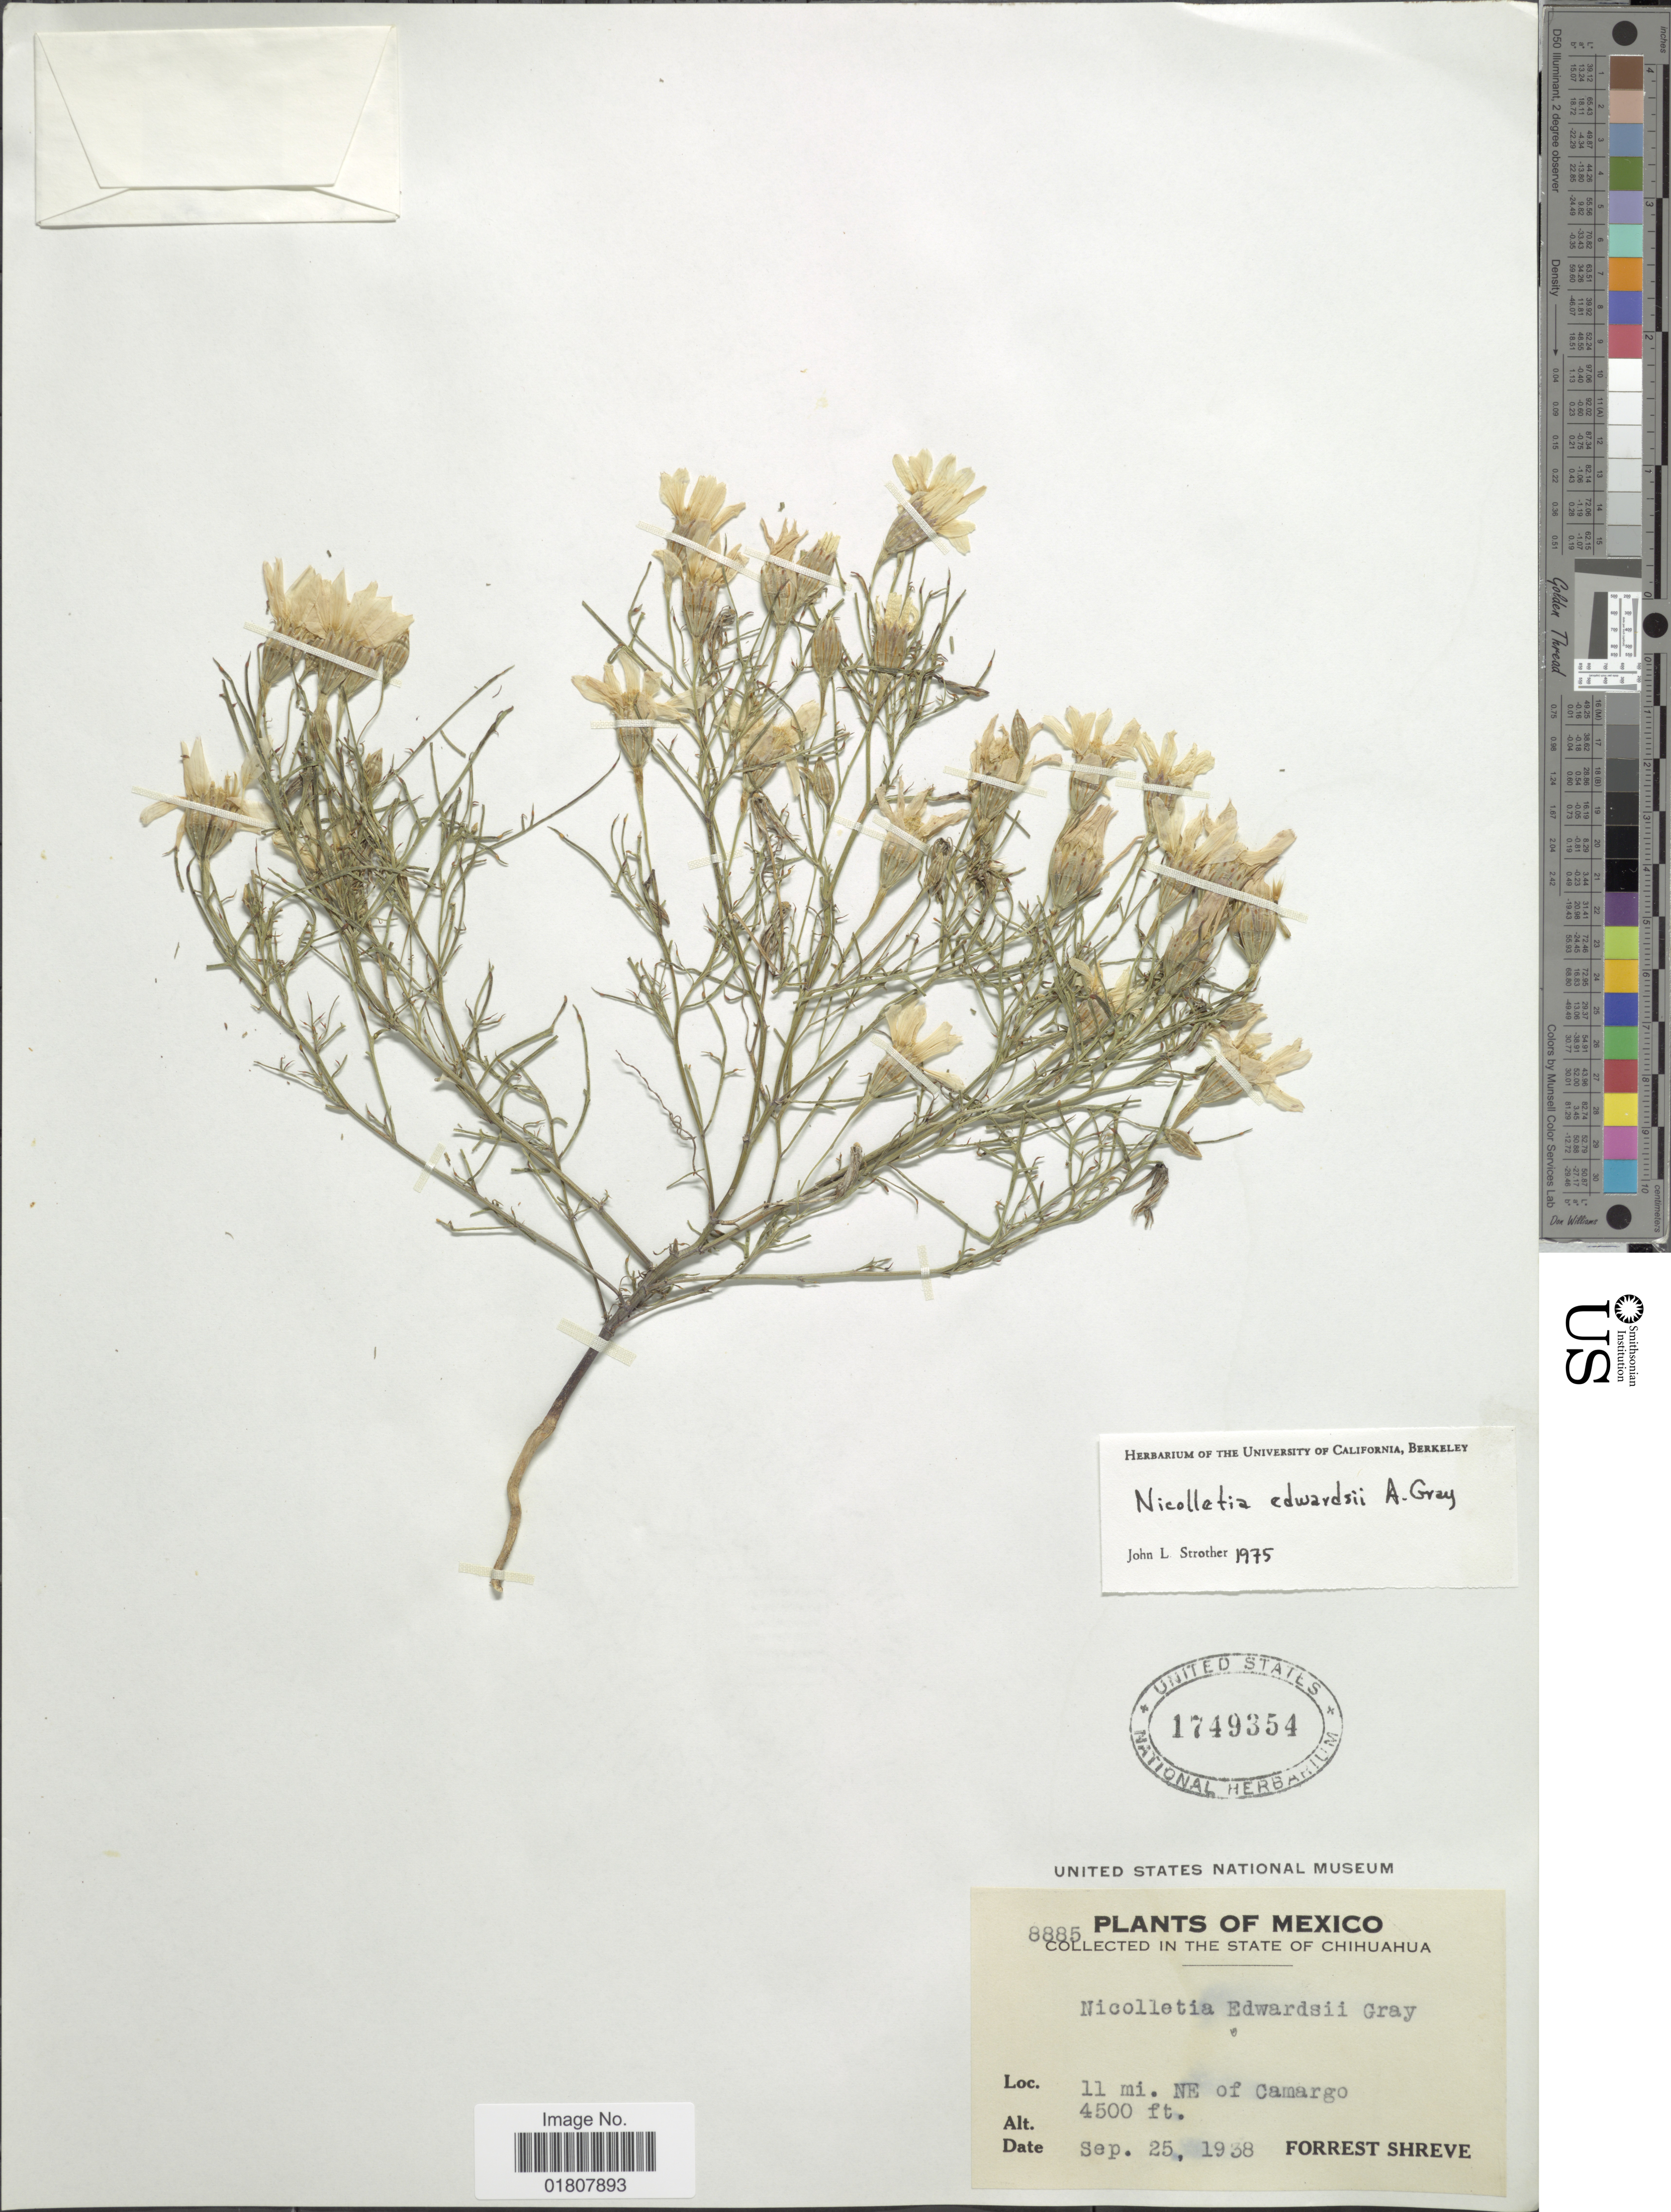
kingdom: Plantae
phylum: Tracheophyta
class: Magnoliopsida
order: Asterales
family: Asteraceae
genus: Nicolletia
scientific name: Nicolletia edwardsii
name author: A. Gray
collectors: F. Shreve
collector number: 8885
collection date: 1938-09-25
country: Mexico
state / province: Chihuahua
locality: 11 mi NE of Camargo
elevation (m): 1372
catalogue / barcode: US 1749354